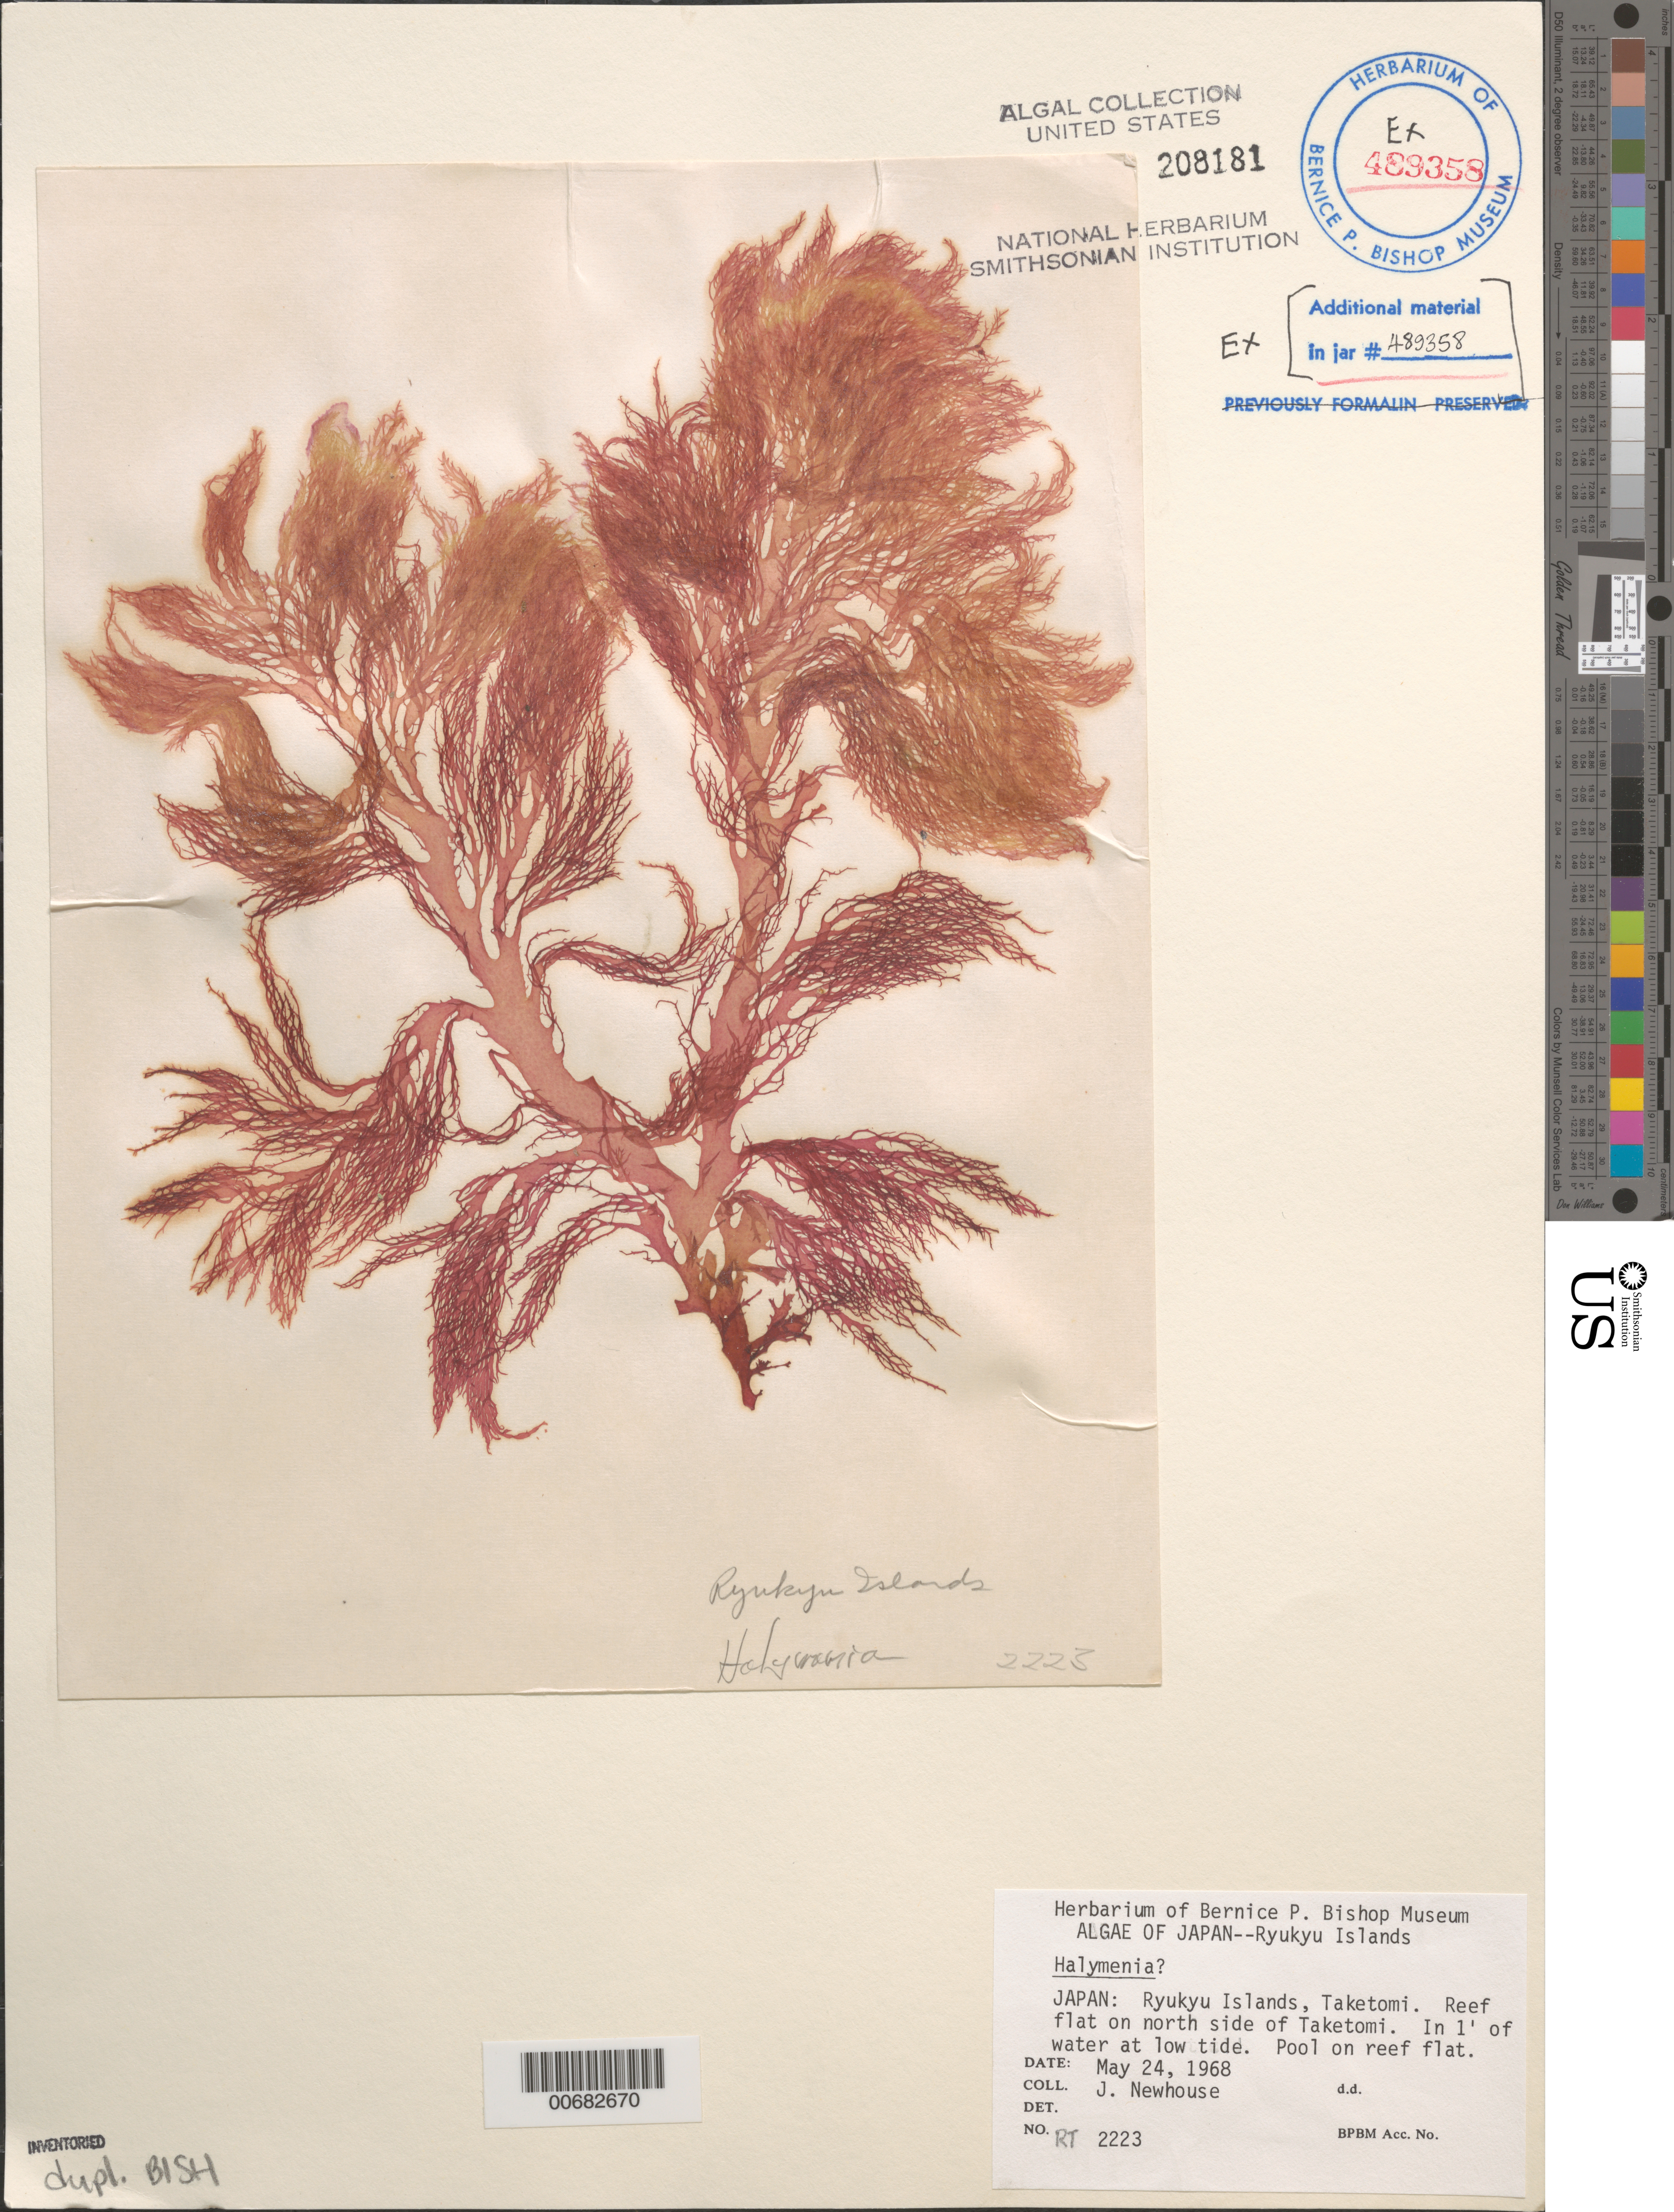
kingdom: Plantae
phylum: Rhodophyta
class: Florideophyceae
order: Halymeniales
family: Halymeniaceae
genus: Halymenia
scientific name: Halymenia sp.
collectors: W. J. Newhouse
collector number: RT 2223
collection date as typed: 24 May 1968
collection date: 1968-05-24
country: Japan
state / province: Okinawa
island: Taketomi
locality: Reef flat on north side of island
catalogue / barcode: US 208181